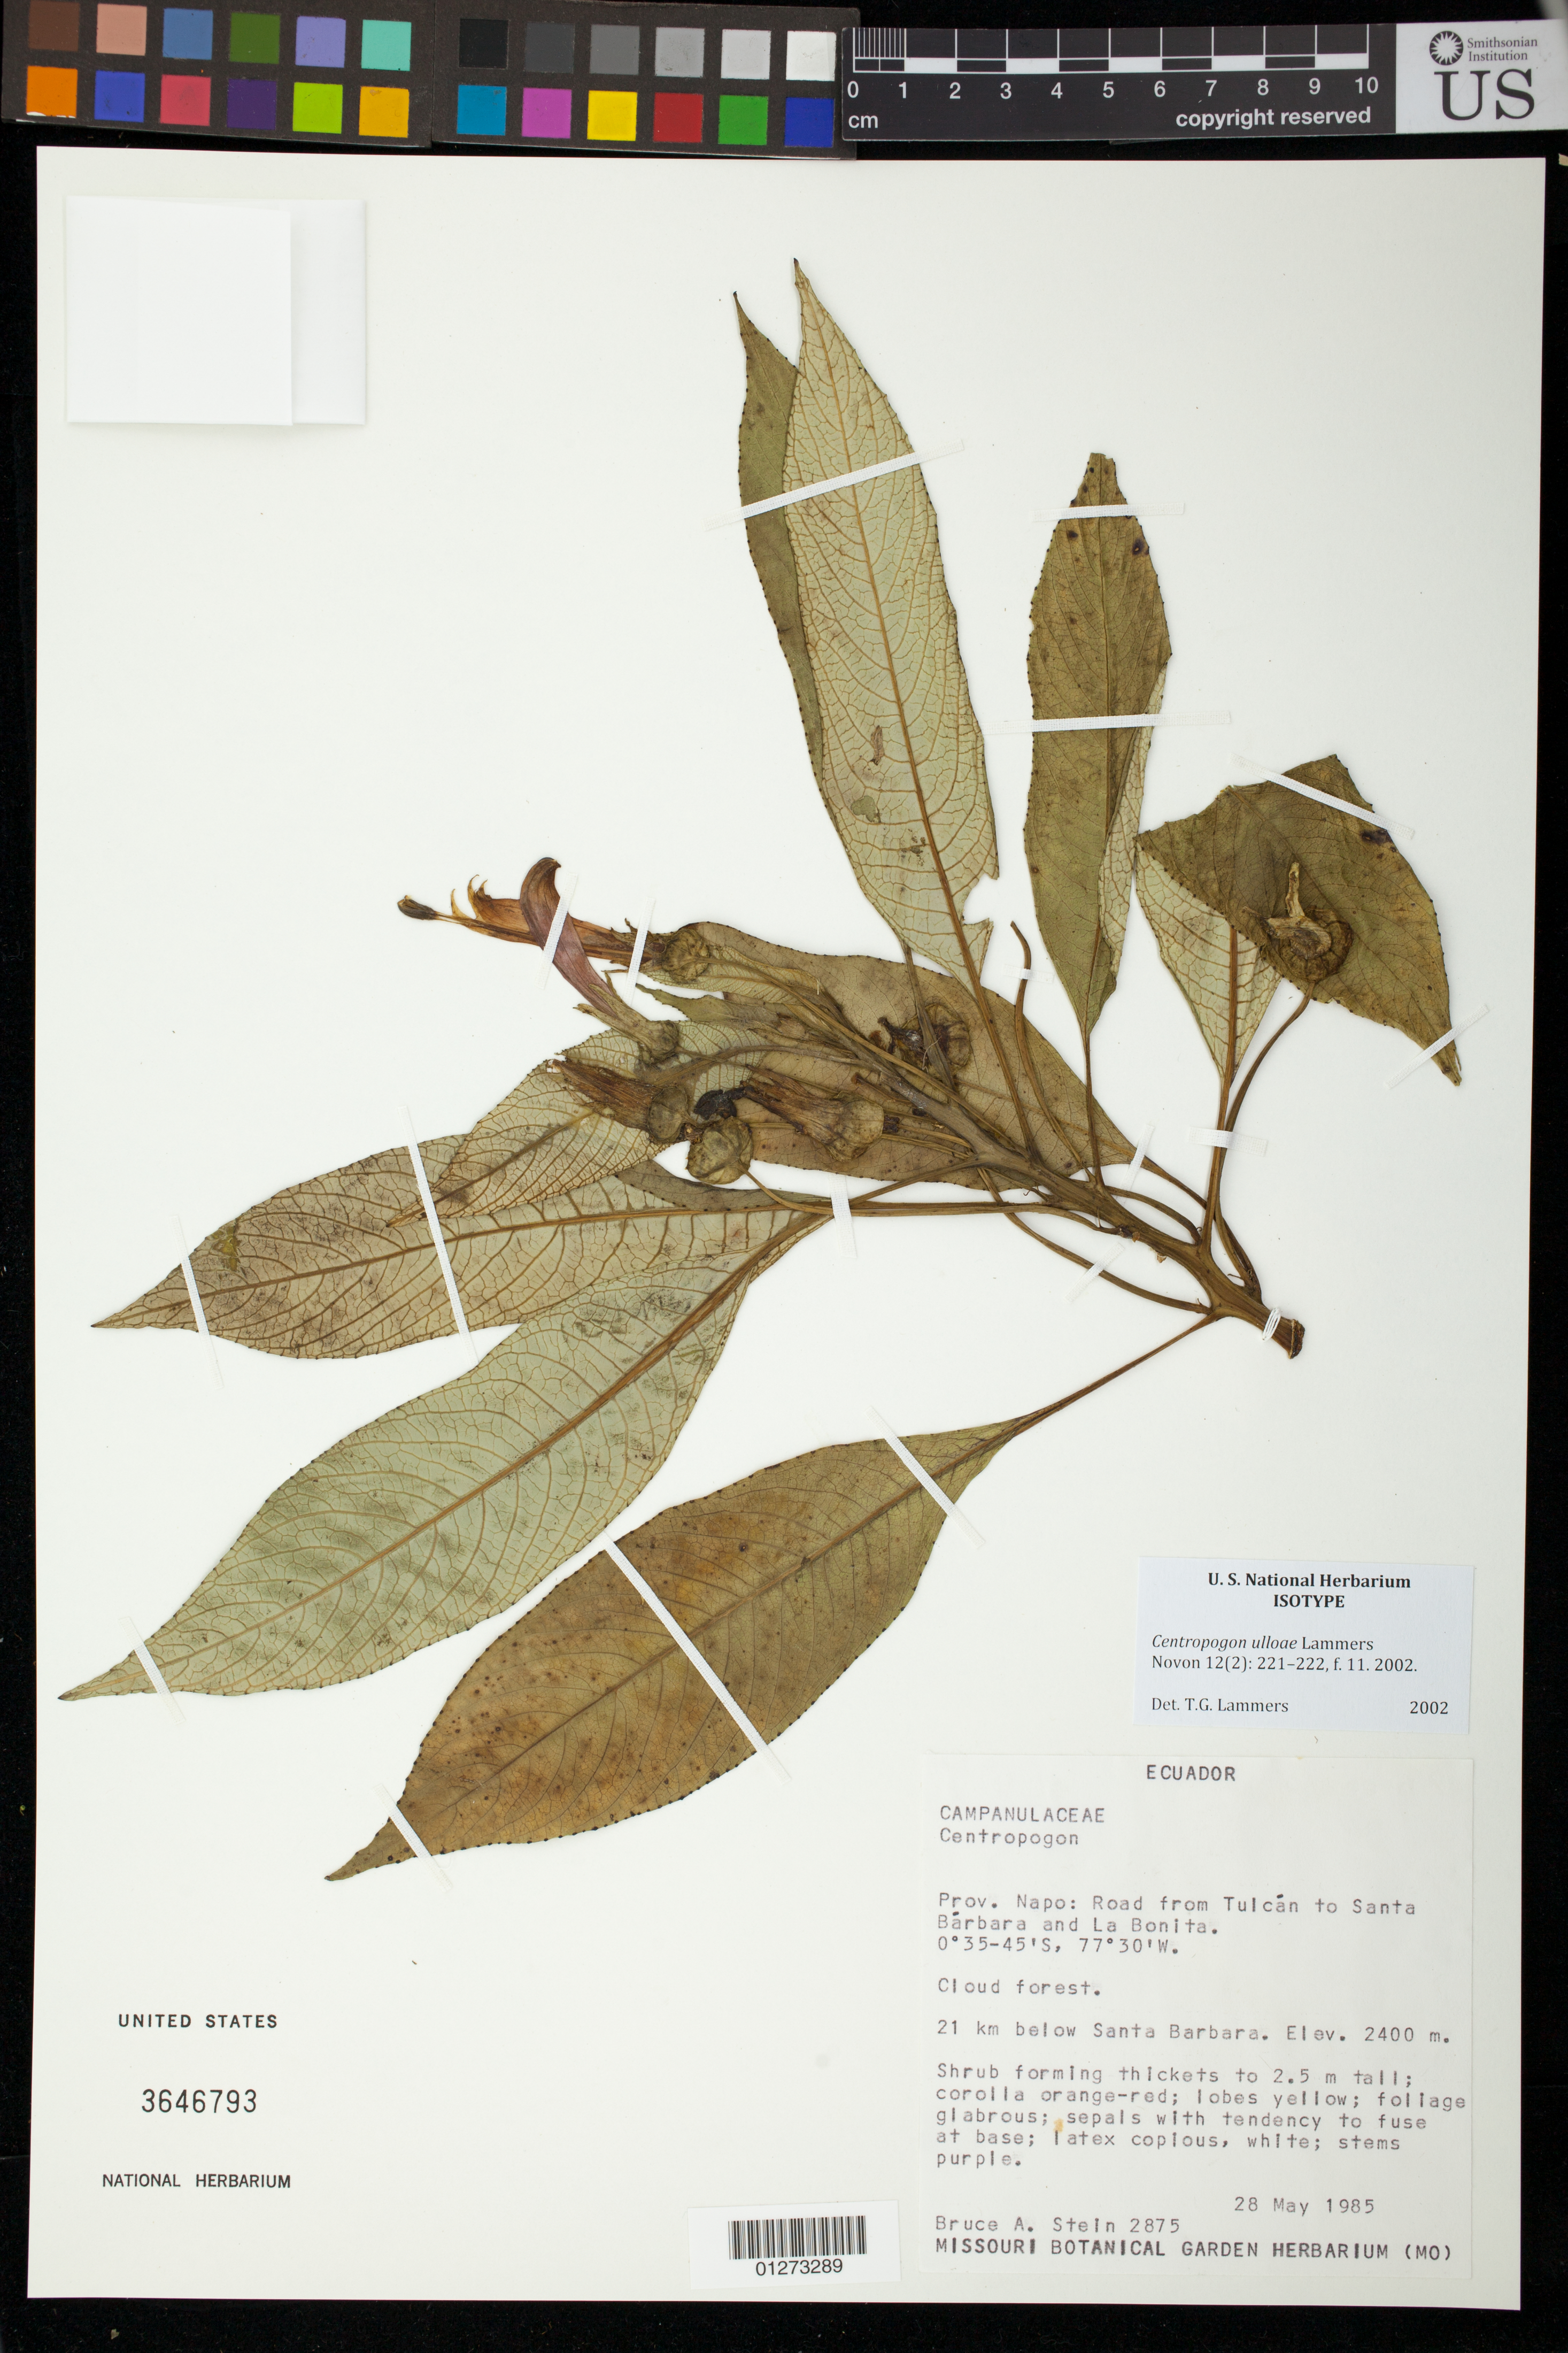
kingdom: Plantae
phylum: Tracheophyta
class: Magnoliopsida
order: Asterales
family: Campanulaceae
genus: Centropogon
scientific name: Centropogon ulloae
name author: Lammers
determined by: Lammers, T. G. & Barnesky, A. L.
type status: Isotype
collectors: B. A. Stein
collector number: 2875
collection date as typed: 28 May 1985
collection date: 1985-05-28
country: Ecuador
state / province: Napo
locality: Prov. Napo: Road from Tulcán to Santa Bárbara and La Bonita, 21 km below Santa Barbara.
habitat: Cloud forest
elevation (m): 2400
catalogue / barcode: US 3646793